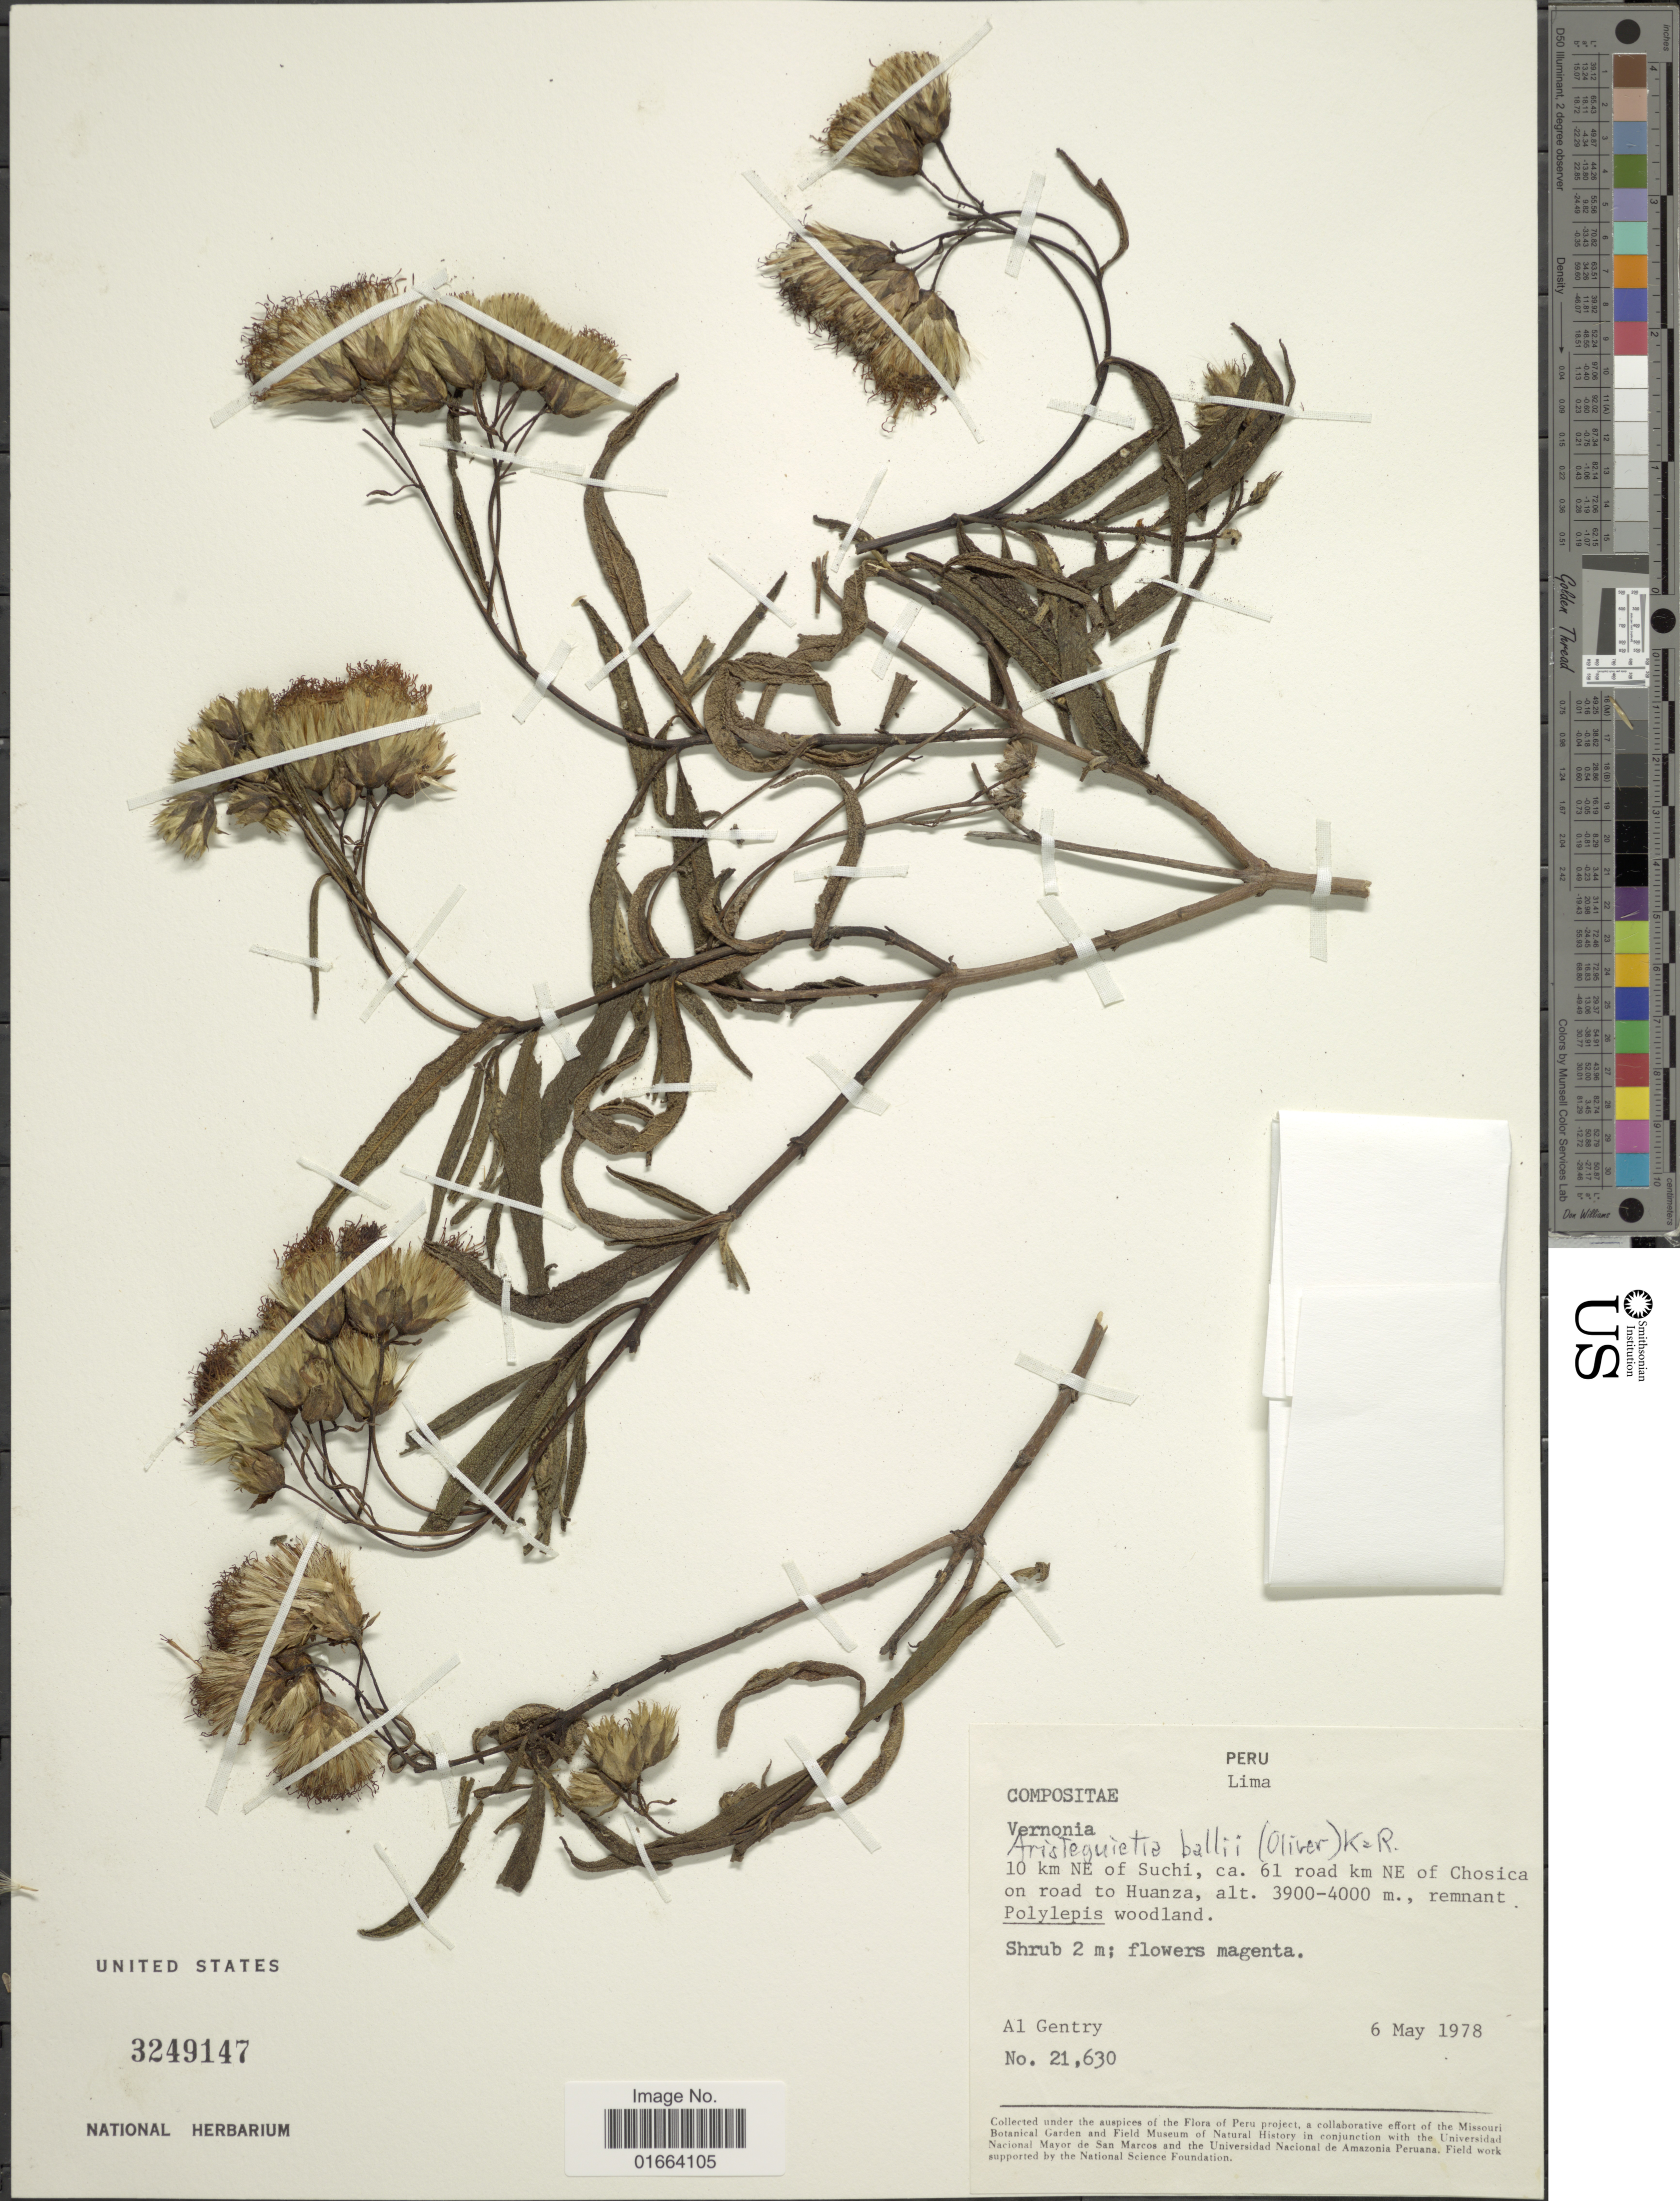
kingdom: Plantae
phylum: Tracheophyta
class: Magnoliopsida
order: Asterales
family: Asteraceae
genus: Aristeguietia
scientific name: Aristeguietia ballii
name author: (Oliver, M. G.) R.M. King & H. Rob.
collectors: A. H. Gentry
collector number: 21630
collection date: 1978-05-06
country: Peru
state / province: Lima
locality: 10 km NE of Suchi, ca. 61 road km NE of Chosica on road to Huanza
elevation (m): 3900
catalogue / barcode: US 3249147